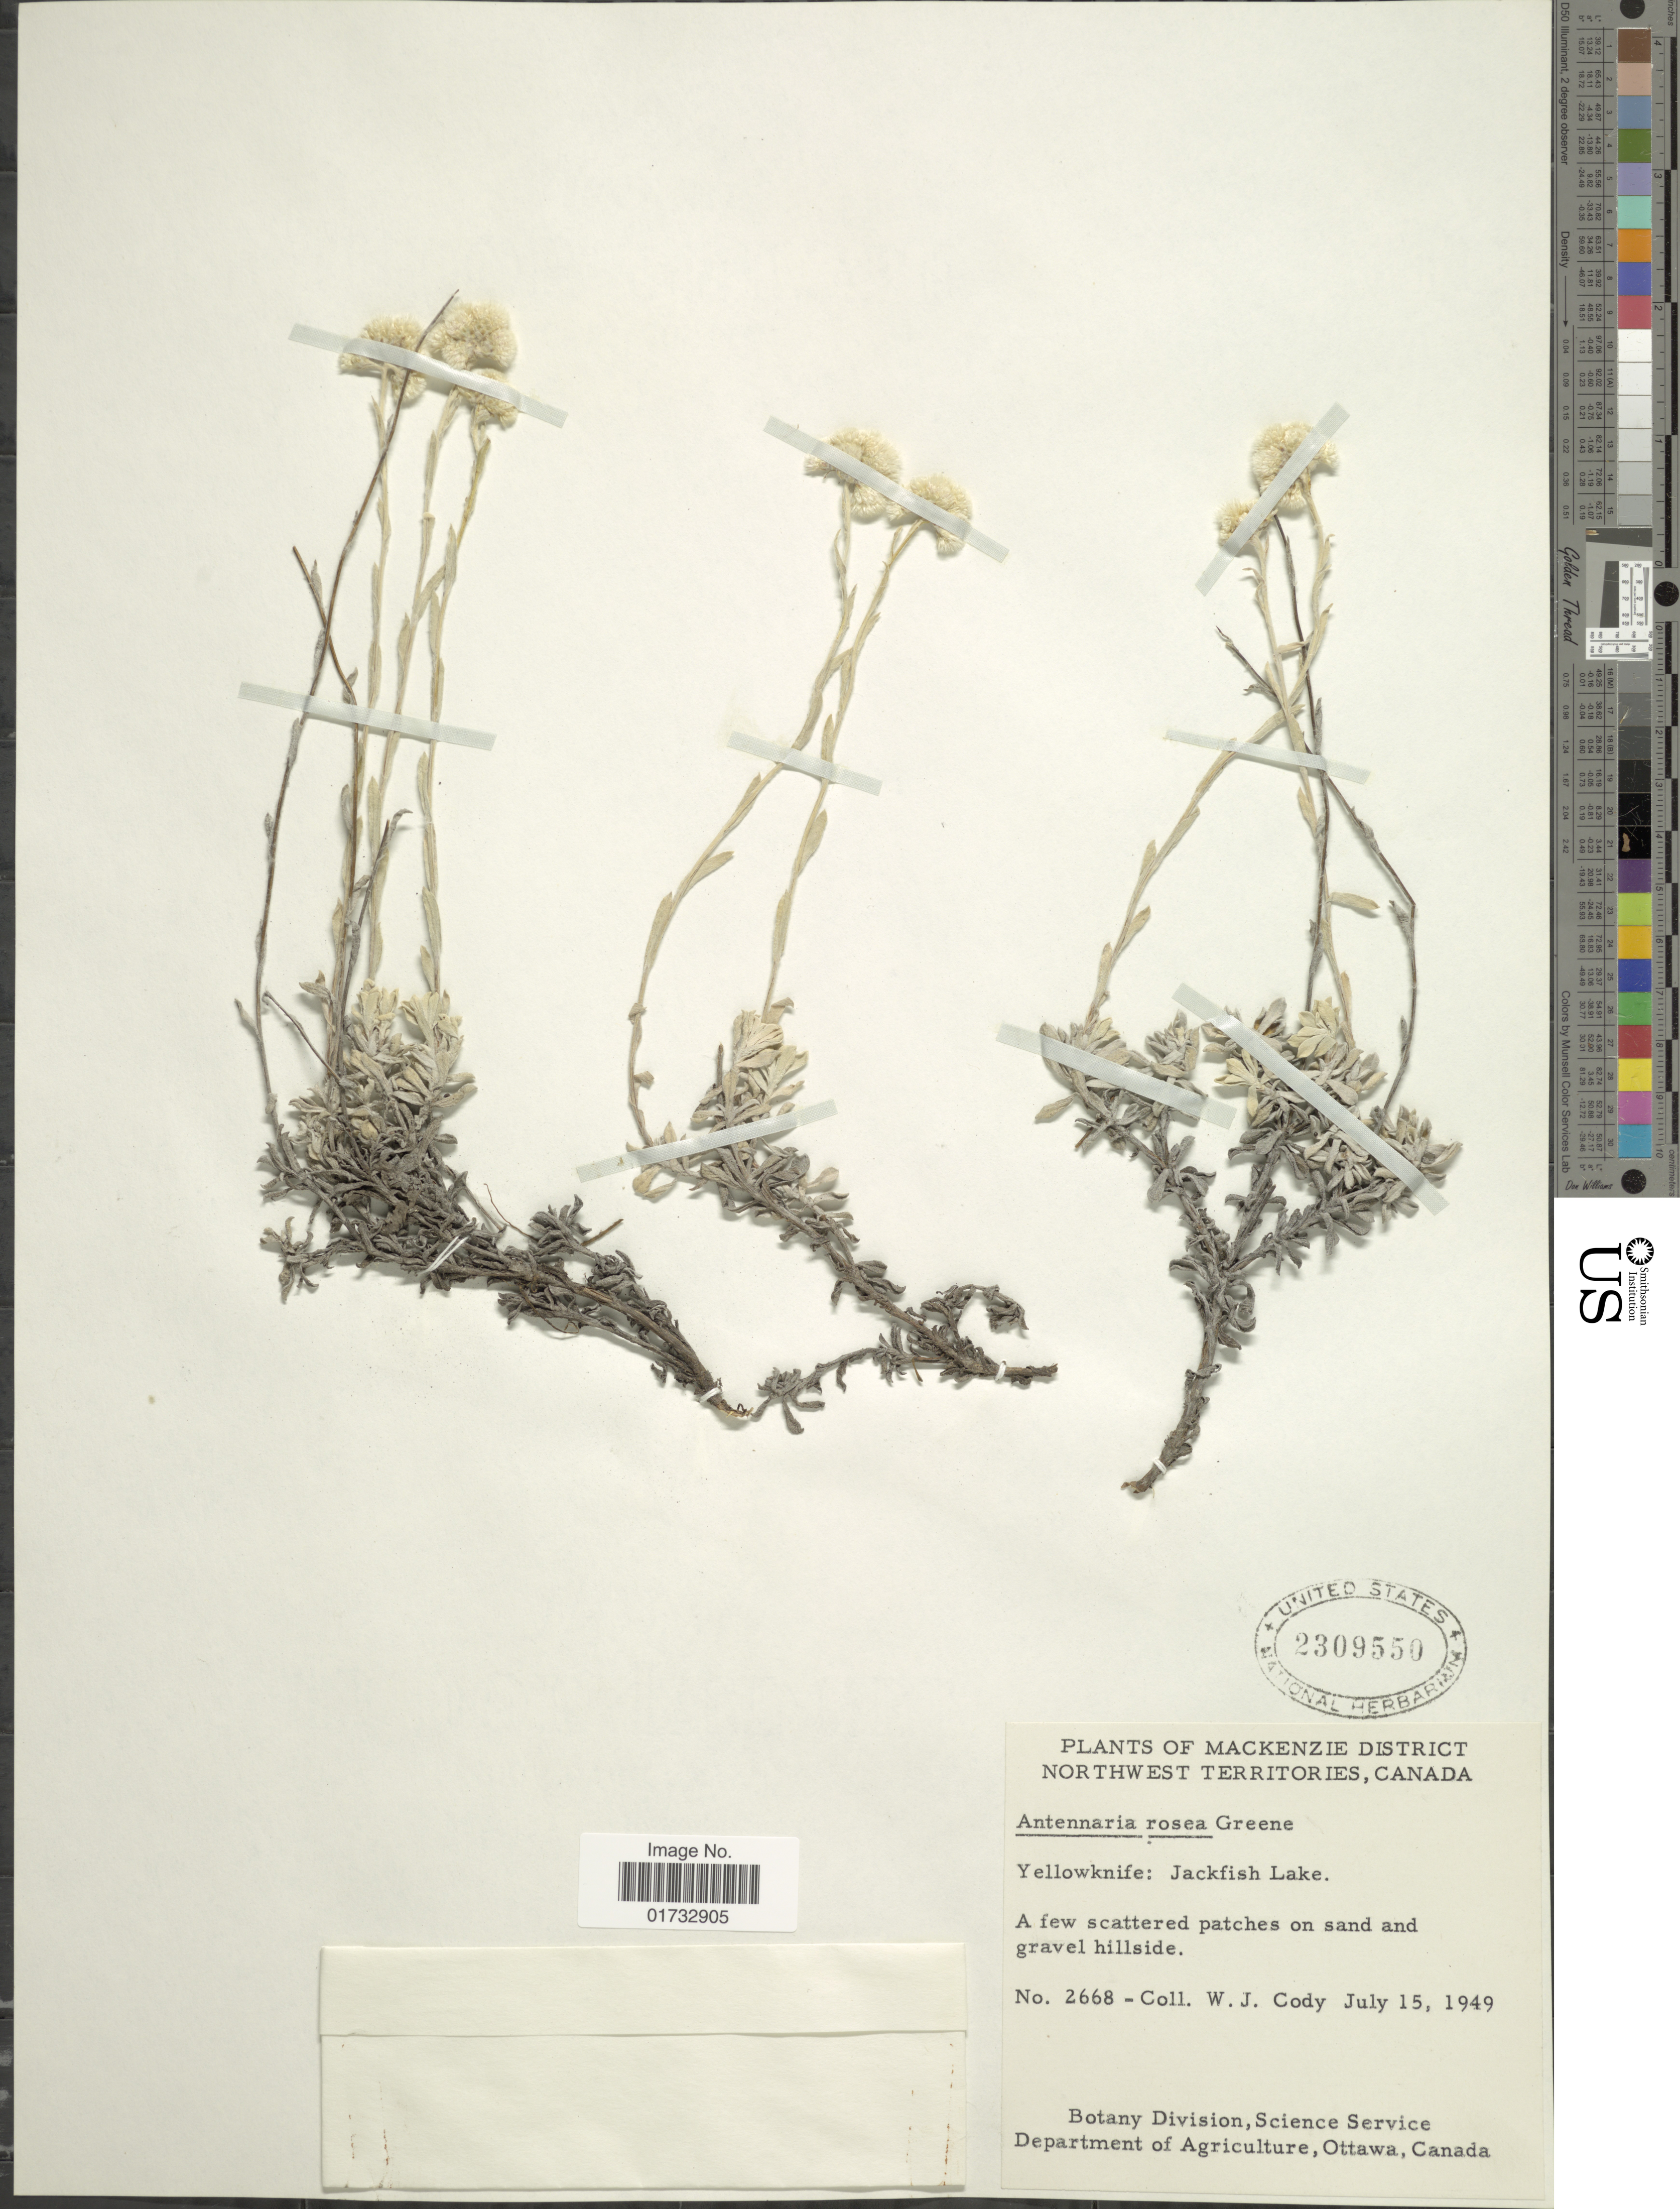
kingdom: Plantae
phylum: Tracheophyta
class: Magnoliopsida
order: Asterales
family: Asteraceae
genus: Antennaria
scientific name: Antennaria rosea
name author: Greene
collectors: W. Cody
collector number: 2668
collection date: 1949-07-15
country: Canada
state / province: Northwest Territories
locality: Mackenzie District, Yellowknife: Jackfish Lake, a few scattered patches on sand and gravel hillside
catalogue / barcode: US 2309550